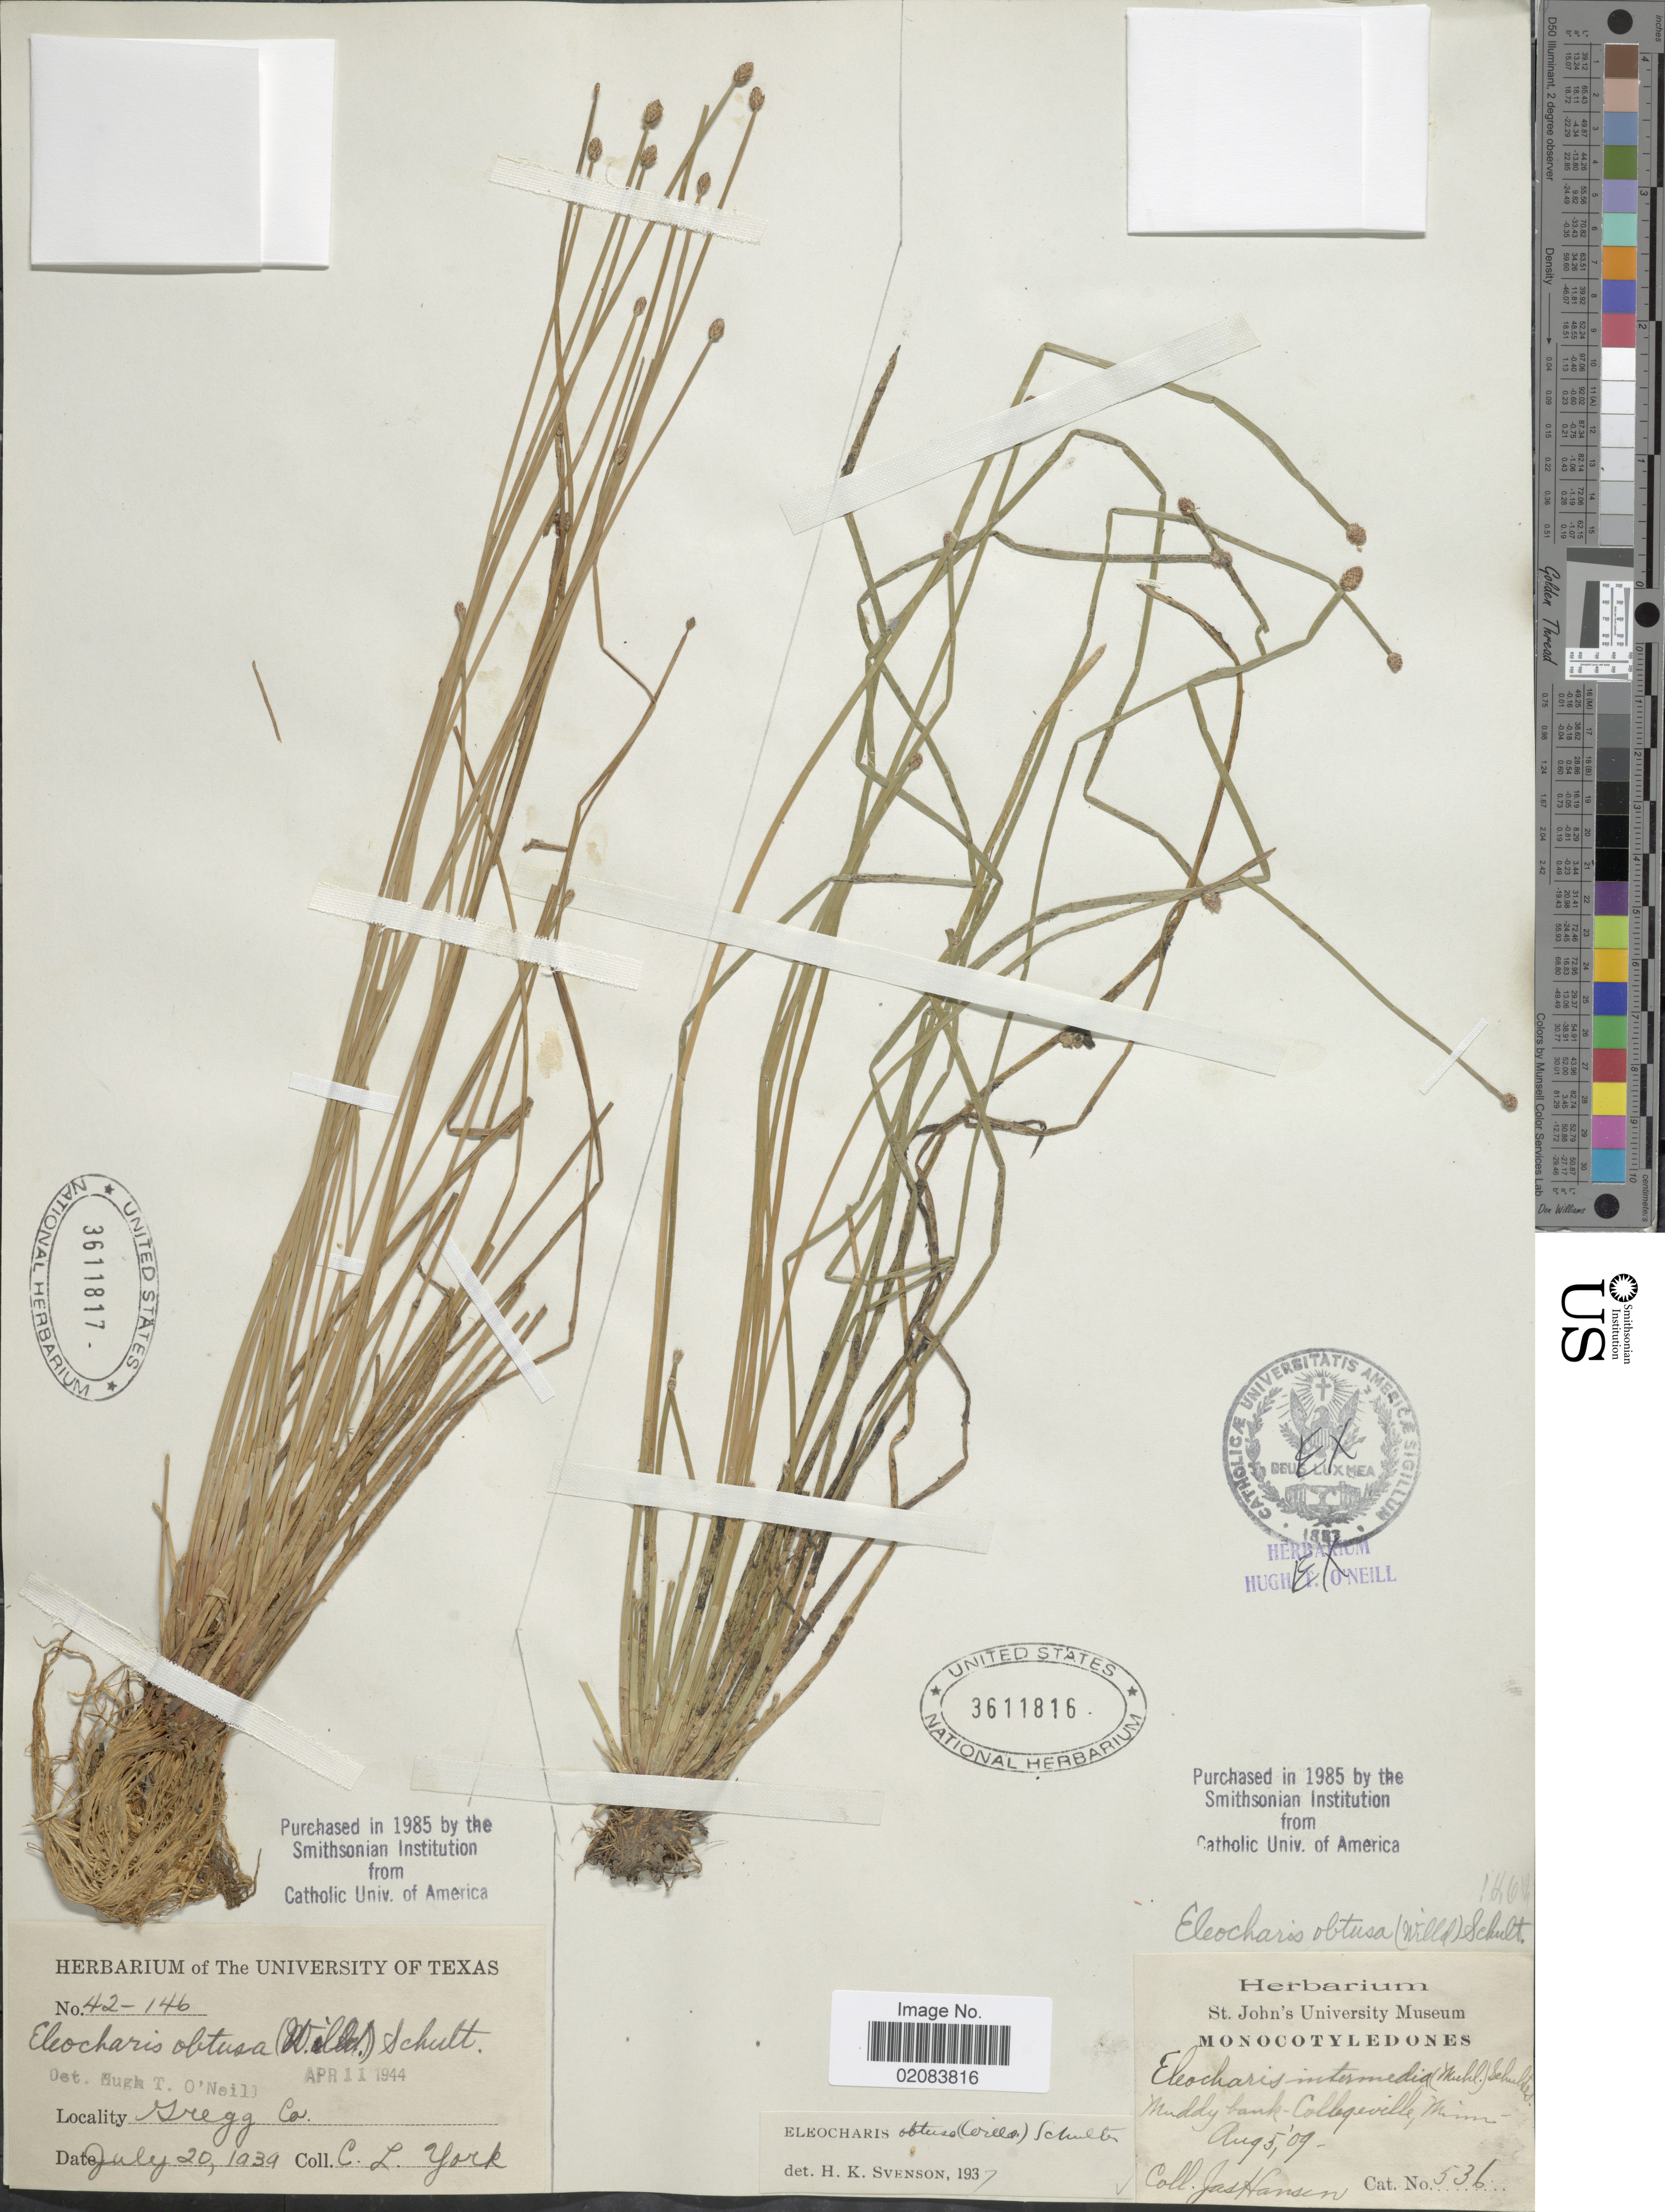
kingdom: Plantae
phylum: Tracheophyta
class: Liliopsida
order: Poales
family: Cyperaceae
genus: Eleocharis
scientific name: Eleocharis obtusa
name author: (Willd.) Schult.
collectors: J. Hansen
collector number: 536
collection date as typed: Transcribed d/m/y: 5/8/9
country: United States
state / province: Minnesota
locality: Collegeville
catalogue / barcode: US 3611816